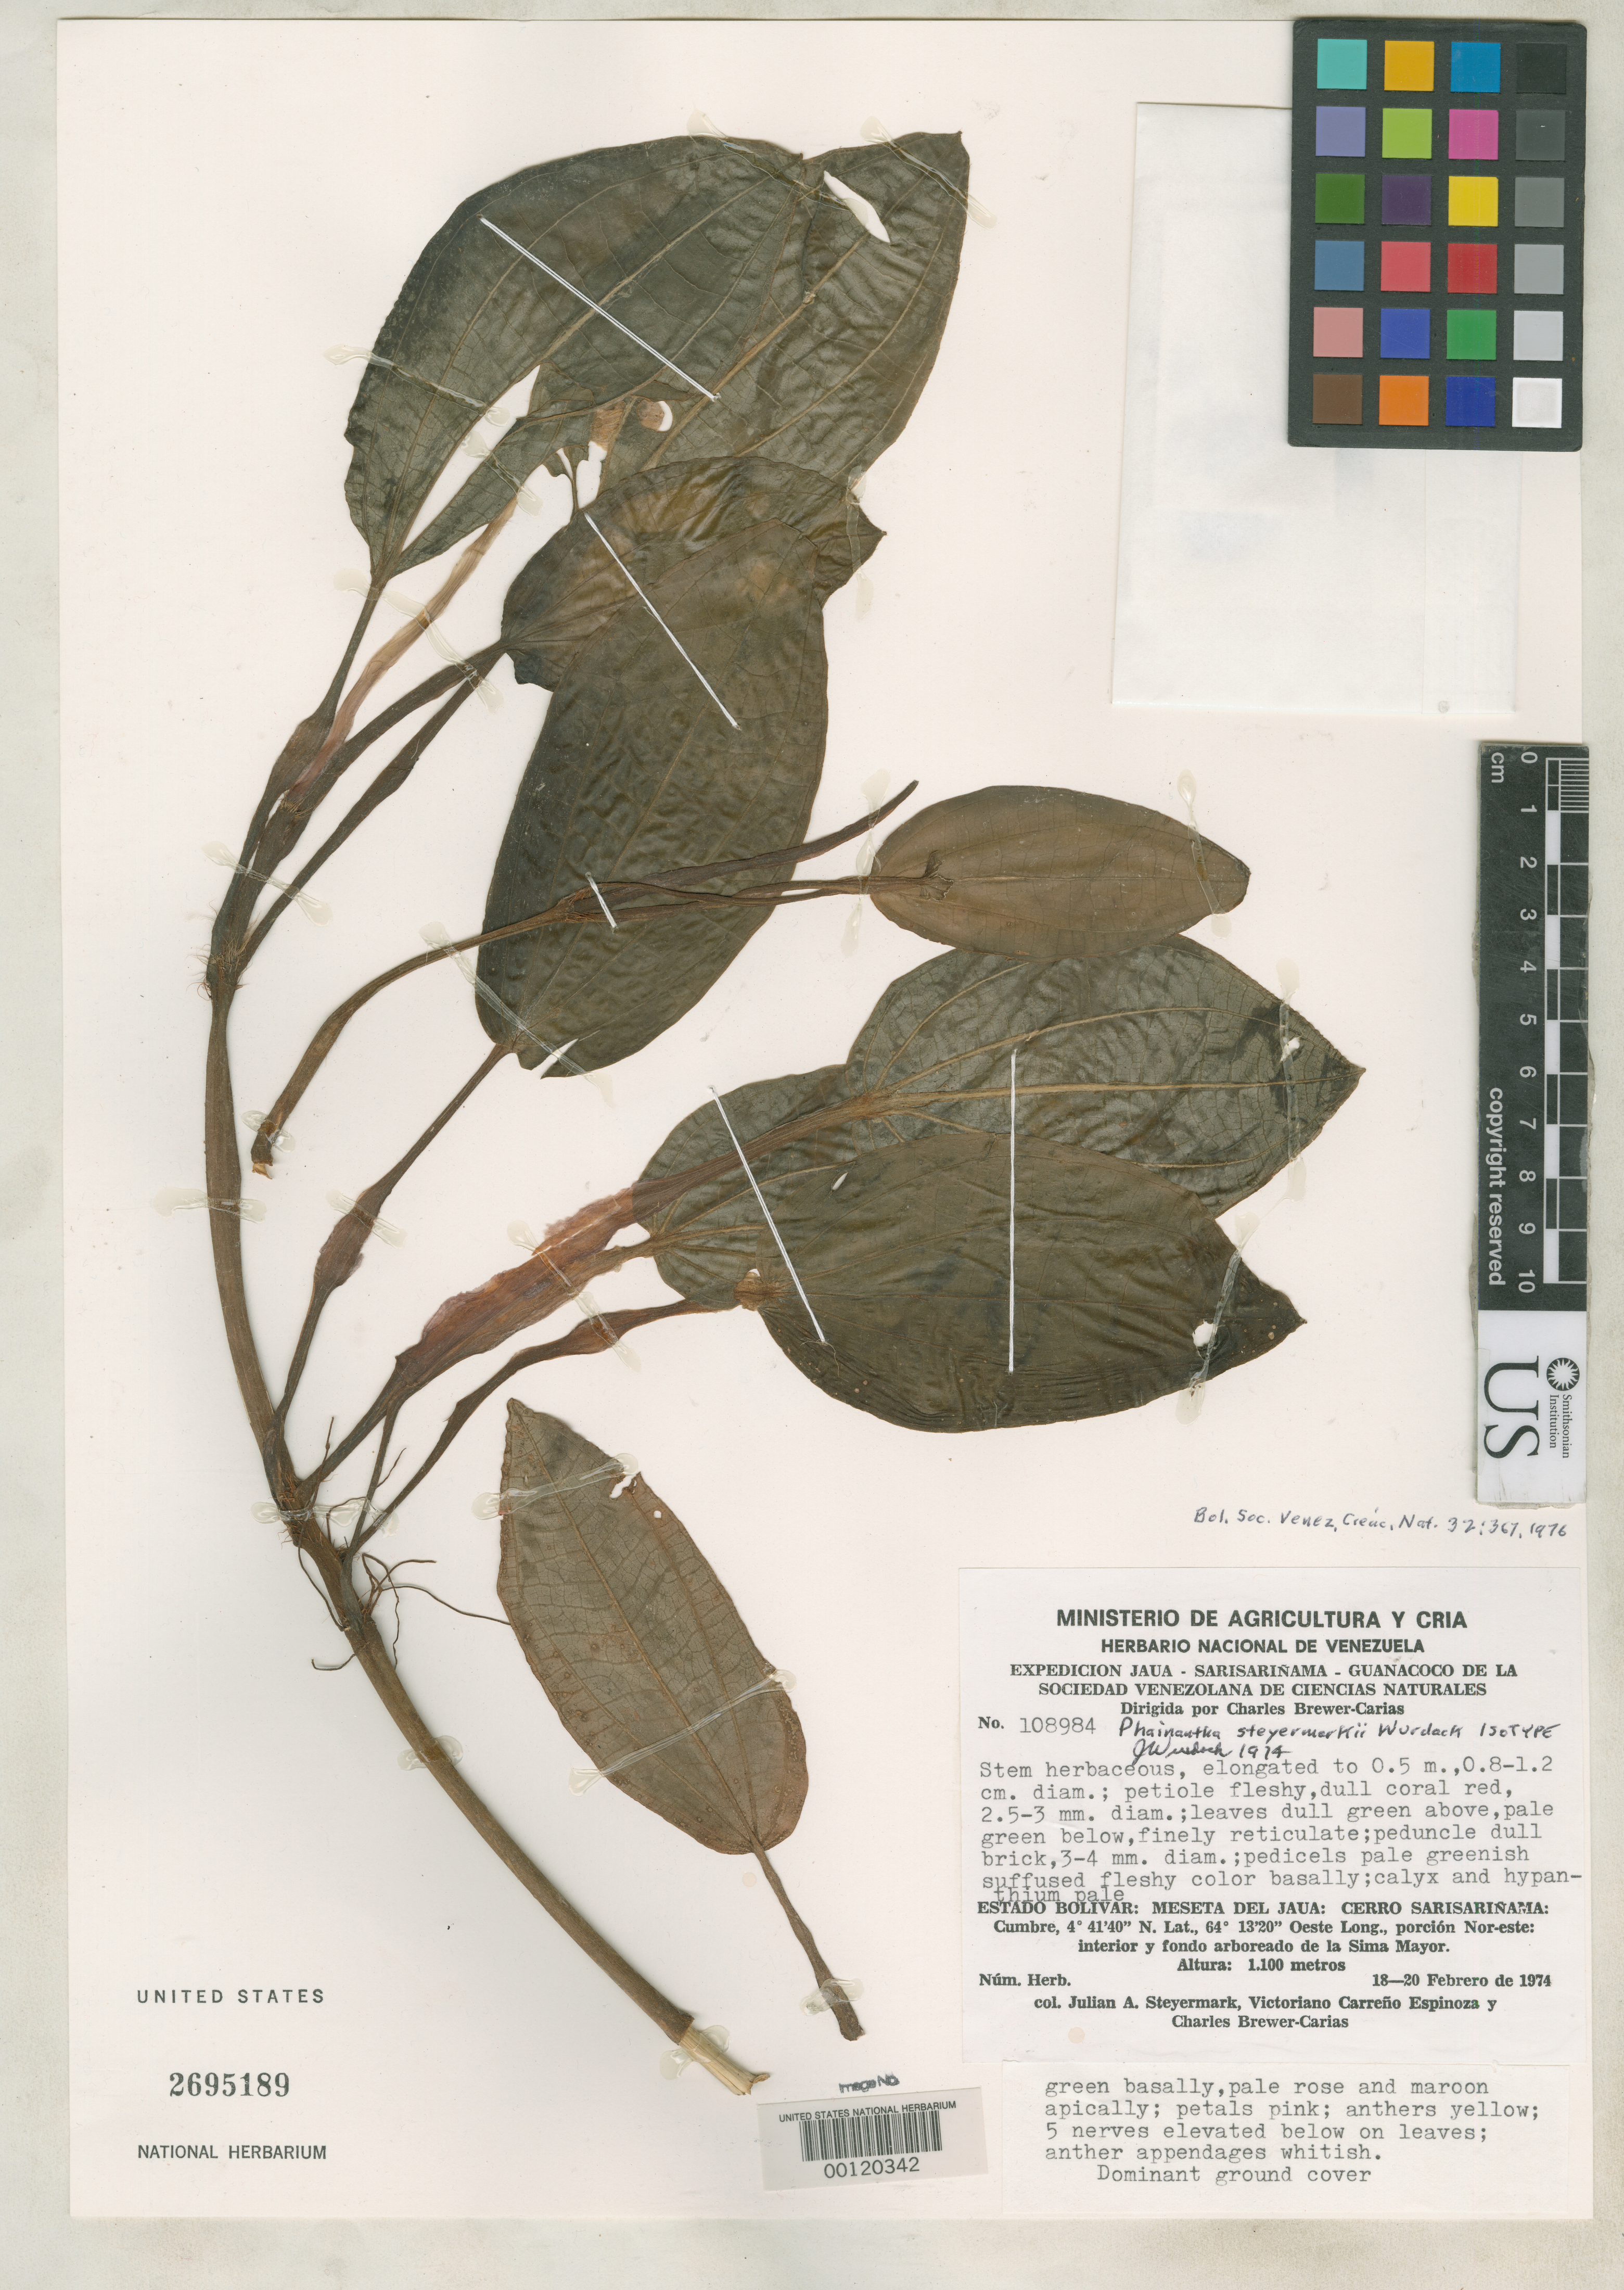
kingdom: Plantae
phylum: Tracheophyta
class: Magnoliopsida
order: Myrtales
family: Melastomataceae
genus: Phainantha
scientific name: Phainantha steyermarkii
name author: Wurdack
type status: Isotype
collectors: J. Steyermark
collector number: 108984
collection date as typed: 18 Feb 1974 to 20 Feb 1974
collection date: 1974-02-18/1974-02-20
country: Venezuela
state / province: Bolivar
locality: Meseta del Jaua, Cerro Saris Arinama.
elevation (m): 1100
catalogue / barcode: US 2695189